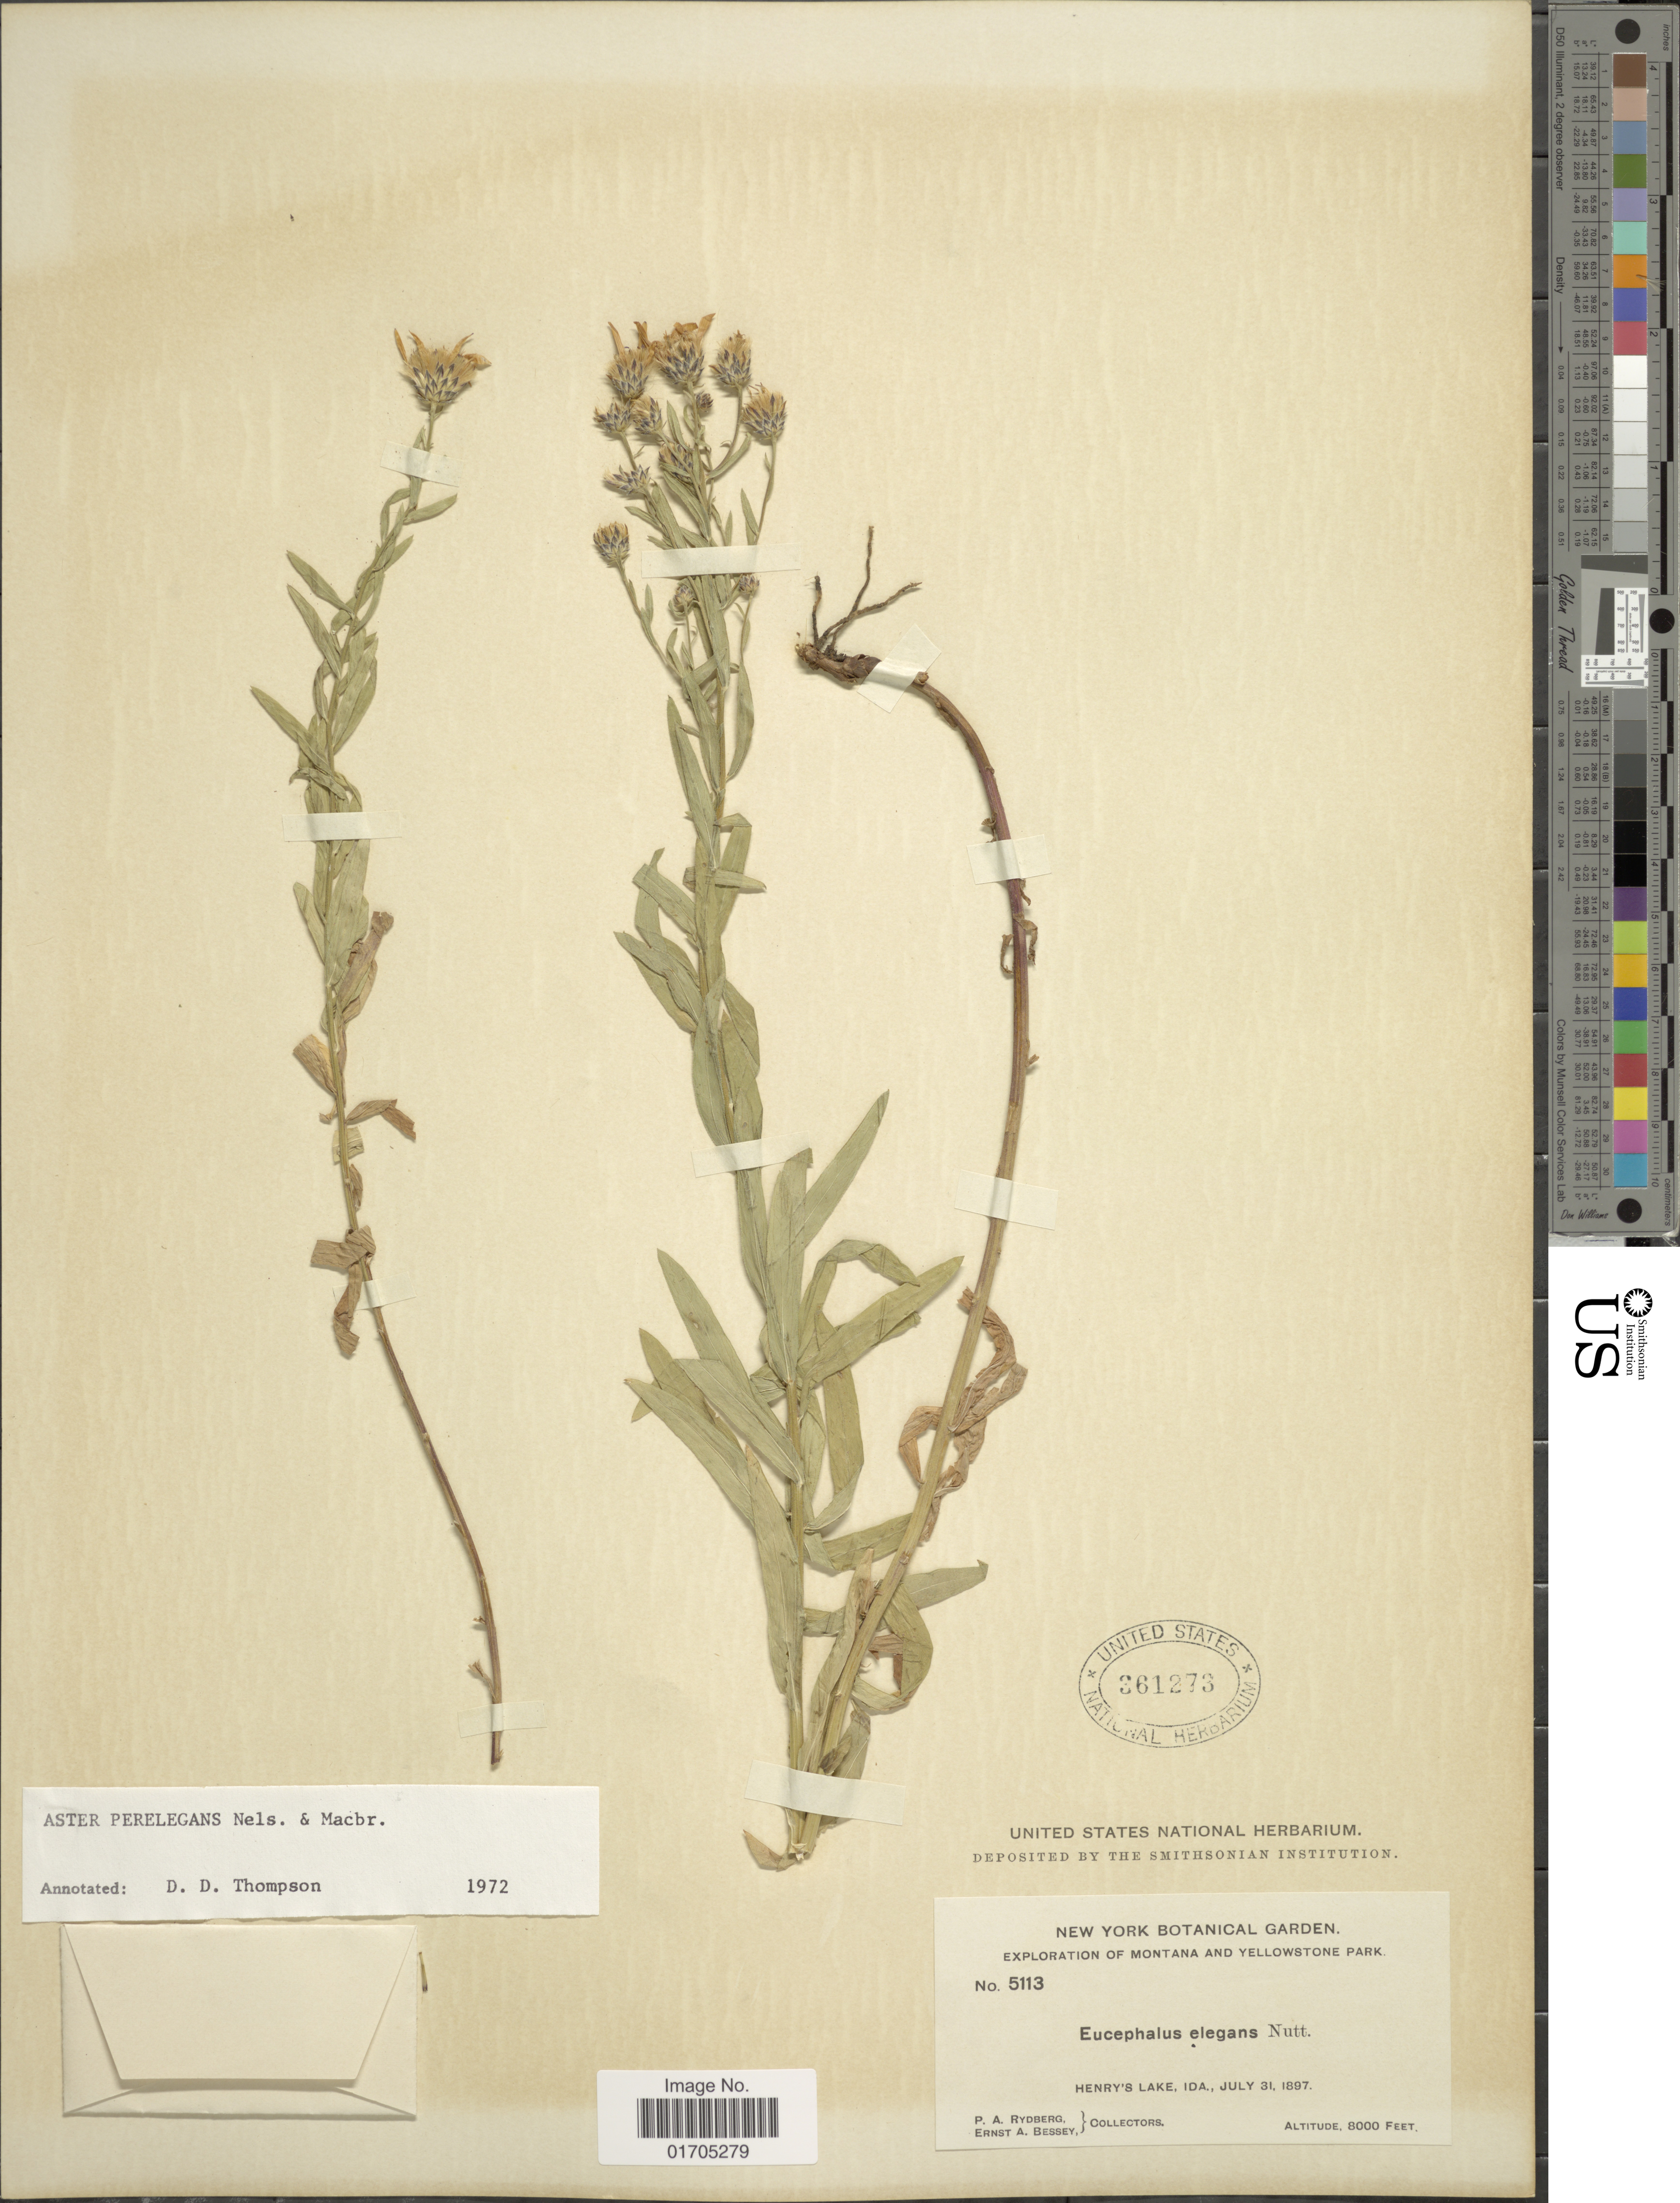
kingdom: Plantae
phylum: Tracheophyta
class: Magnoliopsida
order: Asterales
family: Asteraceae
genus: Eucephalus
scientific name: Eucephalus elegans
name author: Nutt.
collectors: P. A. Rydberg & E. A. Bessey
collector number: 5113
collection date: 1897-07-31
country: United States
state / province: Idaho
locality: Montana and Yellowstone Park, Henry's Lake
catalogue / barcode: US 361273